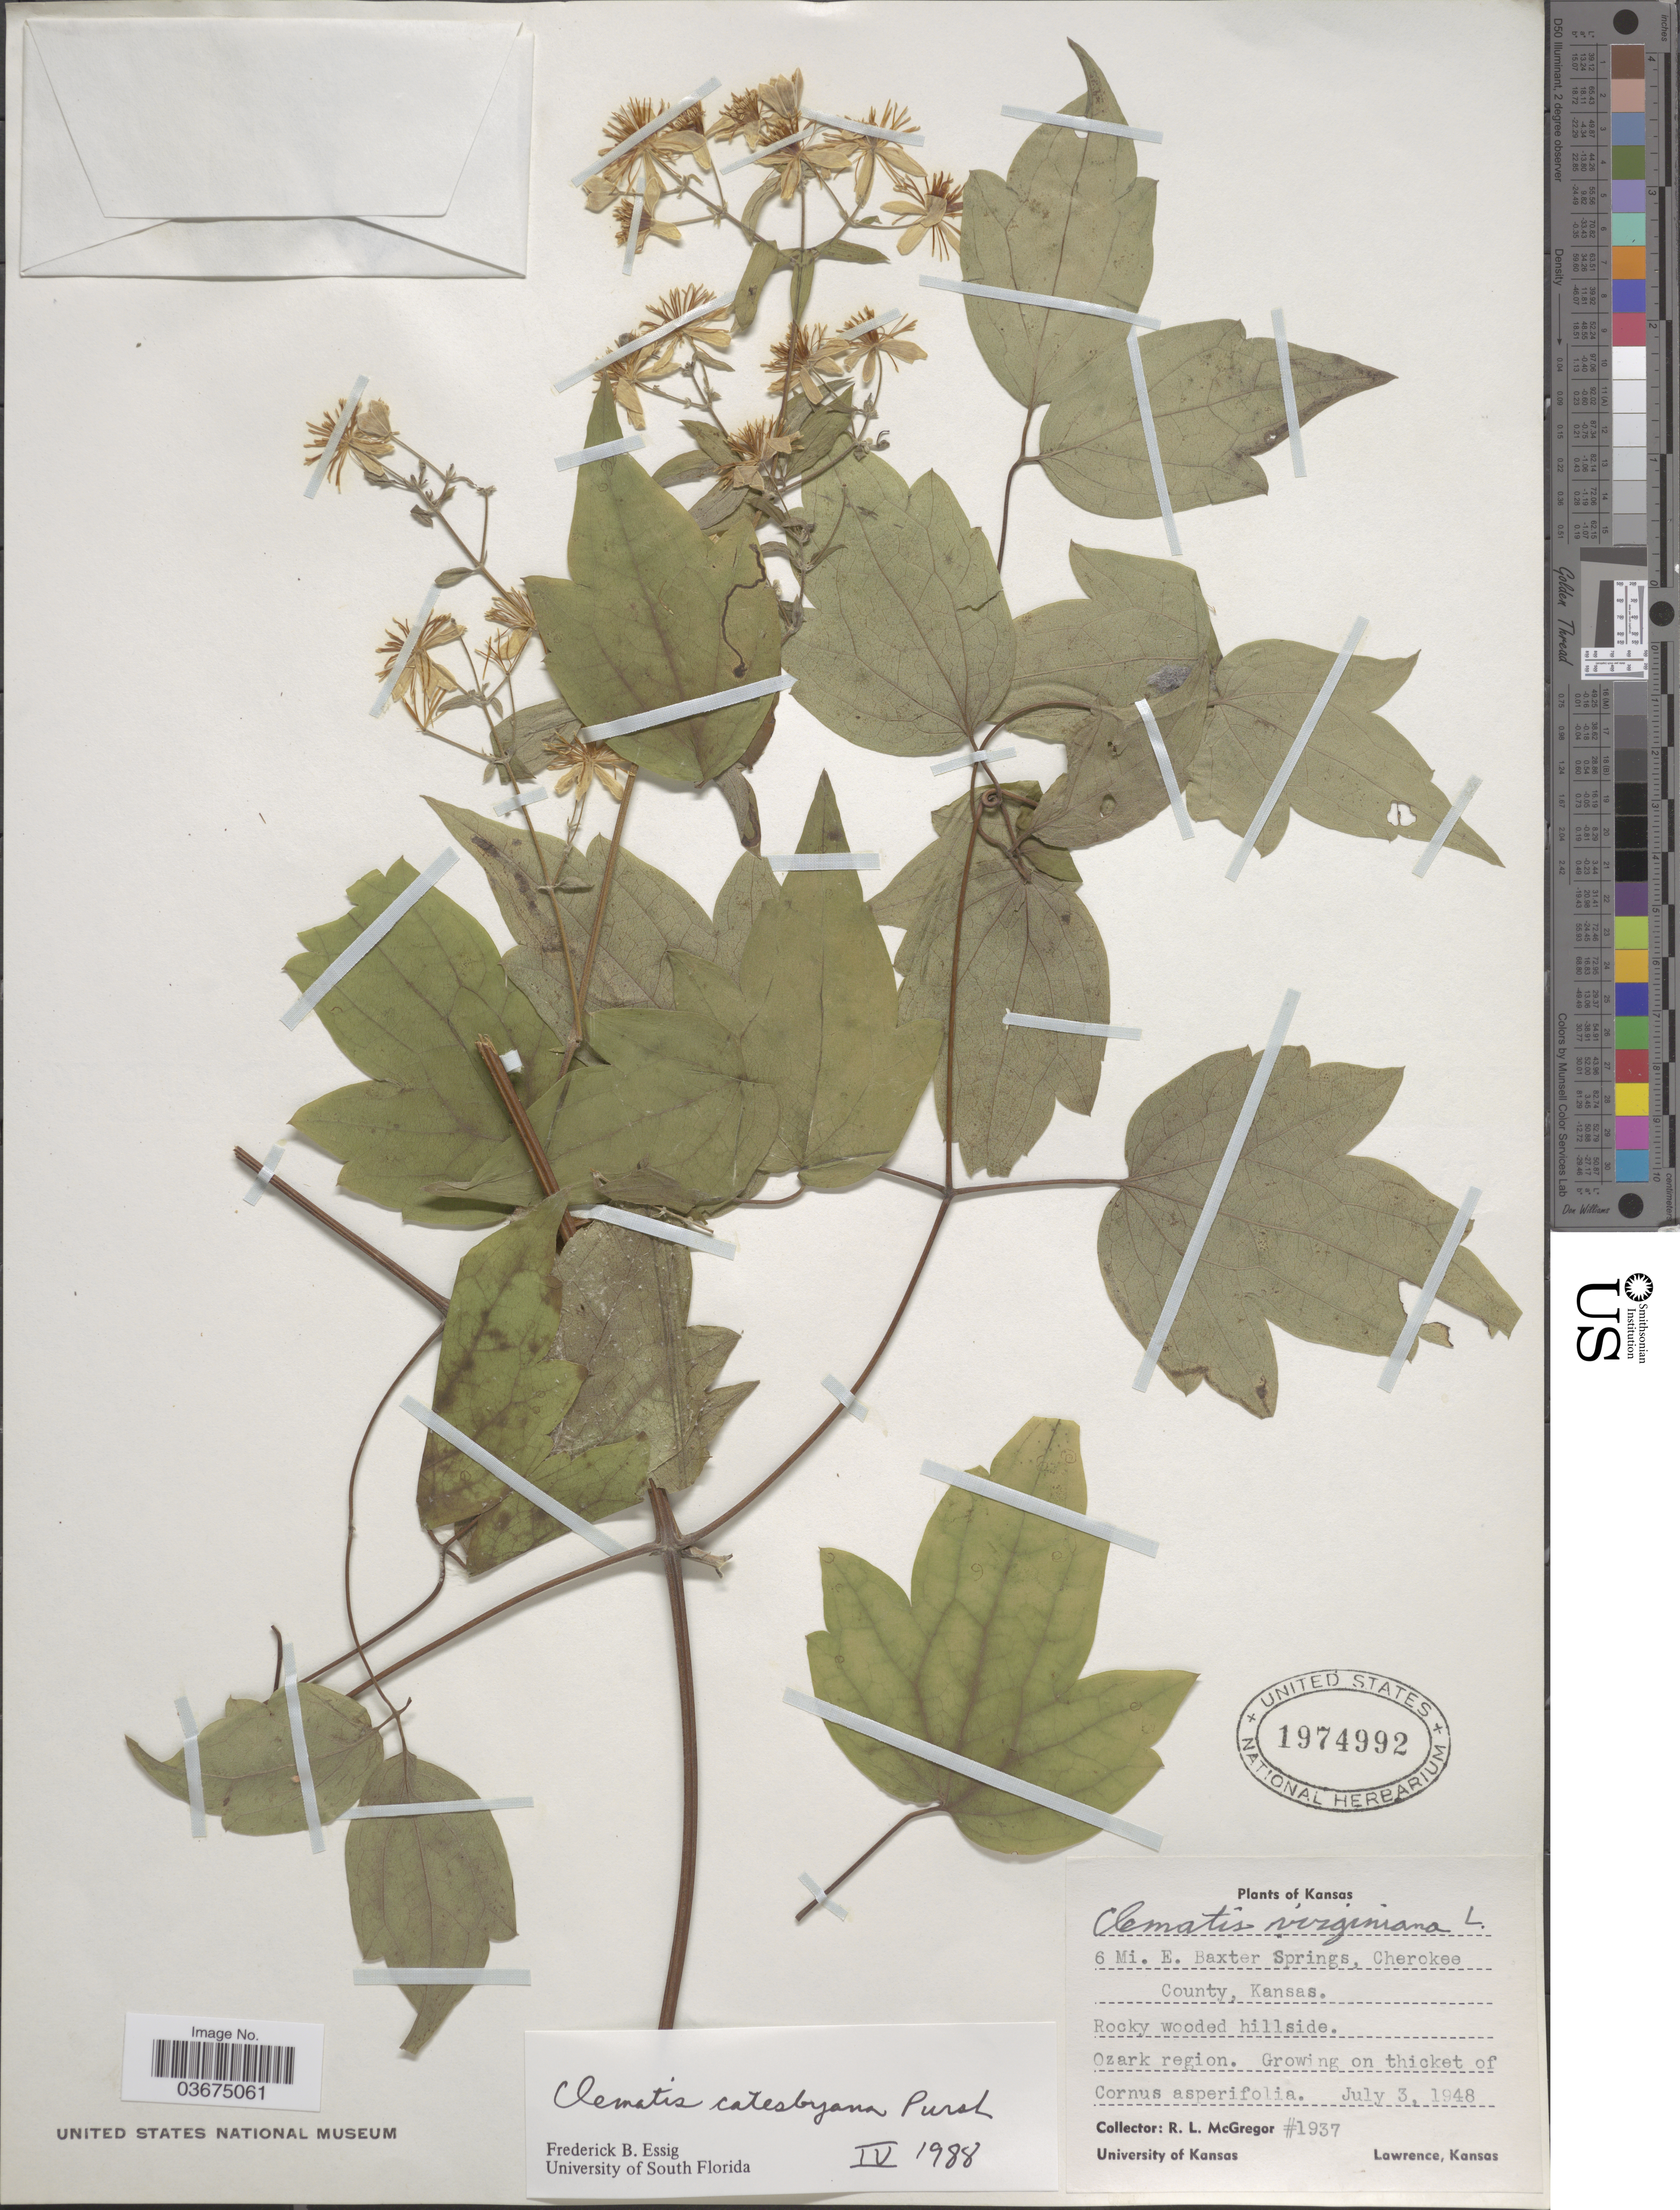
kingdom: Plantae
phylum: Tracheophyta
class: Magnoliopsida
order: Ranunculales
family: Ranunculaceae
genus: Clematis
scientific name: Clematis catesbyana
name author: Pursh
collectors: R. McGregor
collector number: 1937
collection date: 1948-07-03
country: United States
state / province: Kansas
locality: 6 Mi. E. Baxter Springs, Cherokee County.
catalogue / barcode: US 1974992